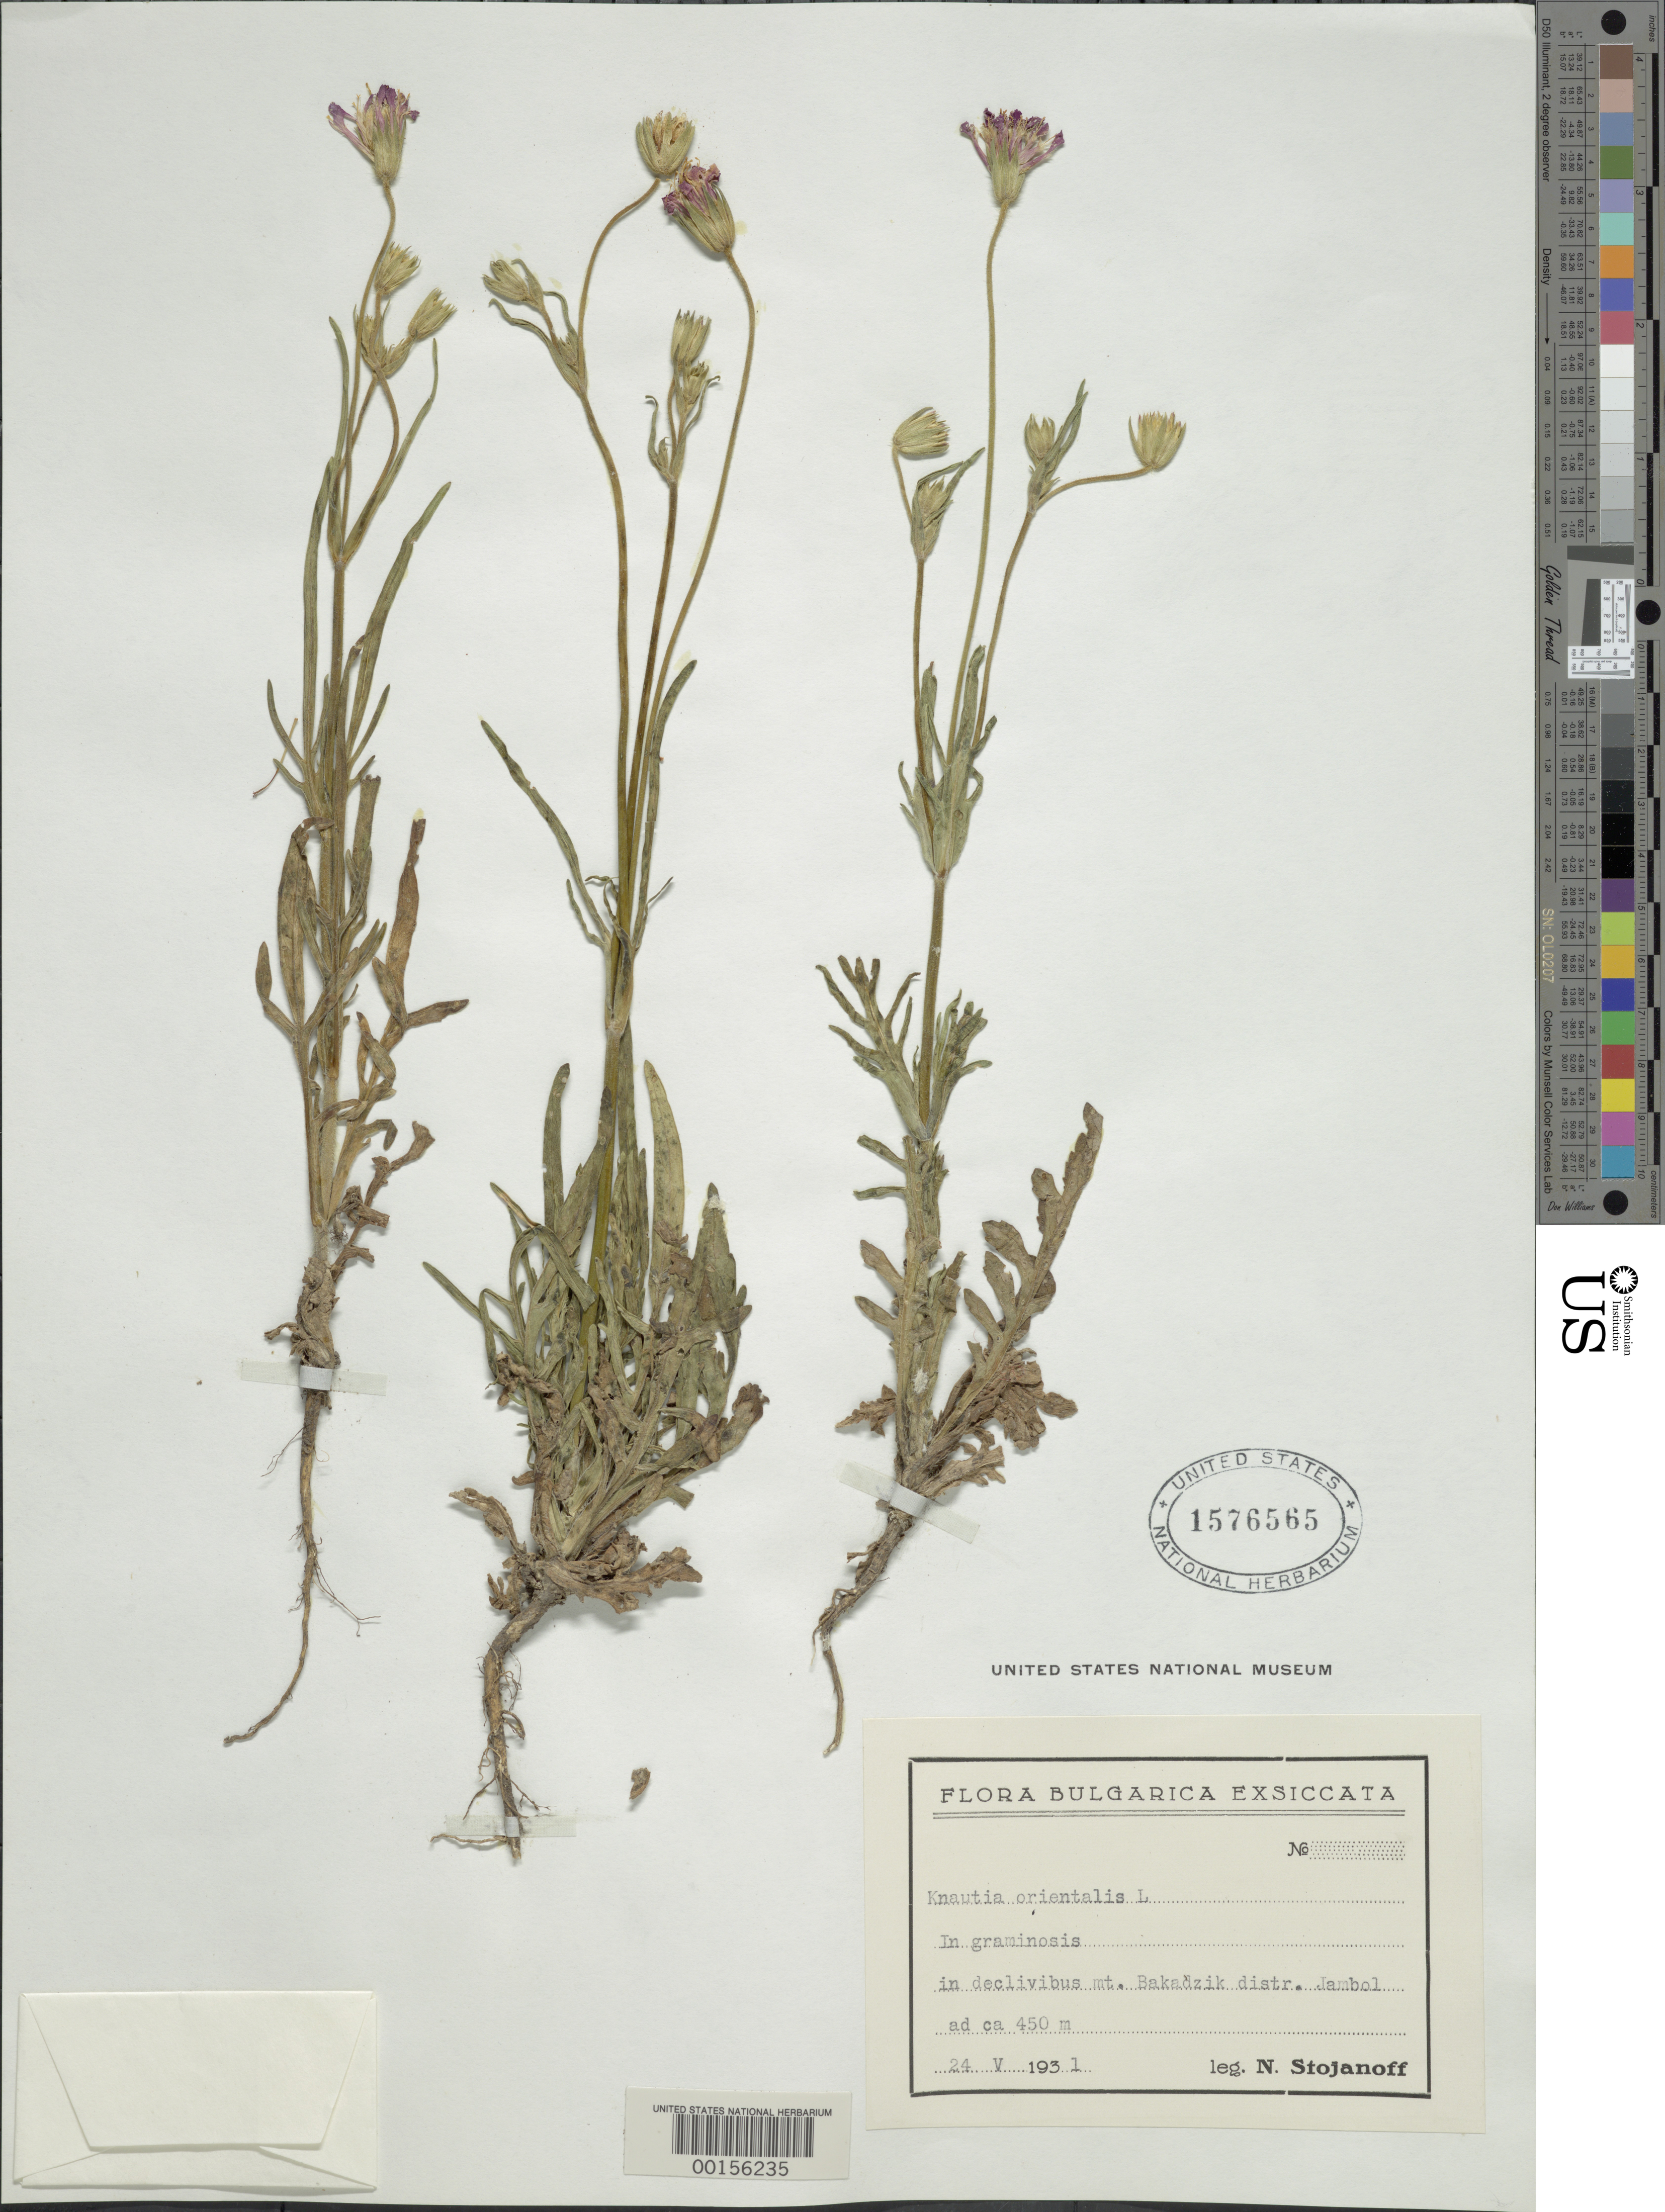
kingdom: Plantae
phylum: Tracheophyta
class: Magnoliopsida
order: Dipsacales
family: Caprifoliaceae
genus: Knautia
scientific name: Knautia orientalis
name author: L.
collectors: N. Stojanoff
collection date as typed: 24 May 1931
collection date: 1931-05-24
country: Bulgaria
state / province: Yambol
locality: Yambol (Island?), Jambol, Bakadzhik Dist.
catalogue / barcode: US 1576565